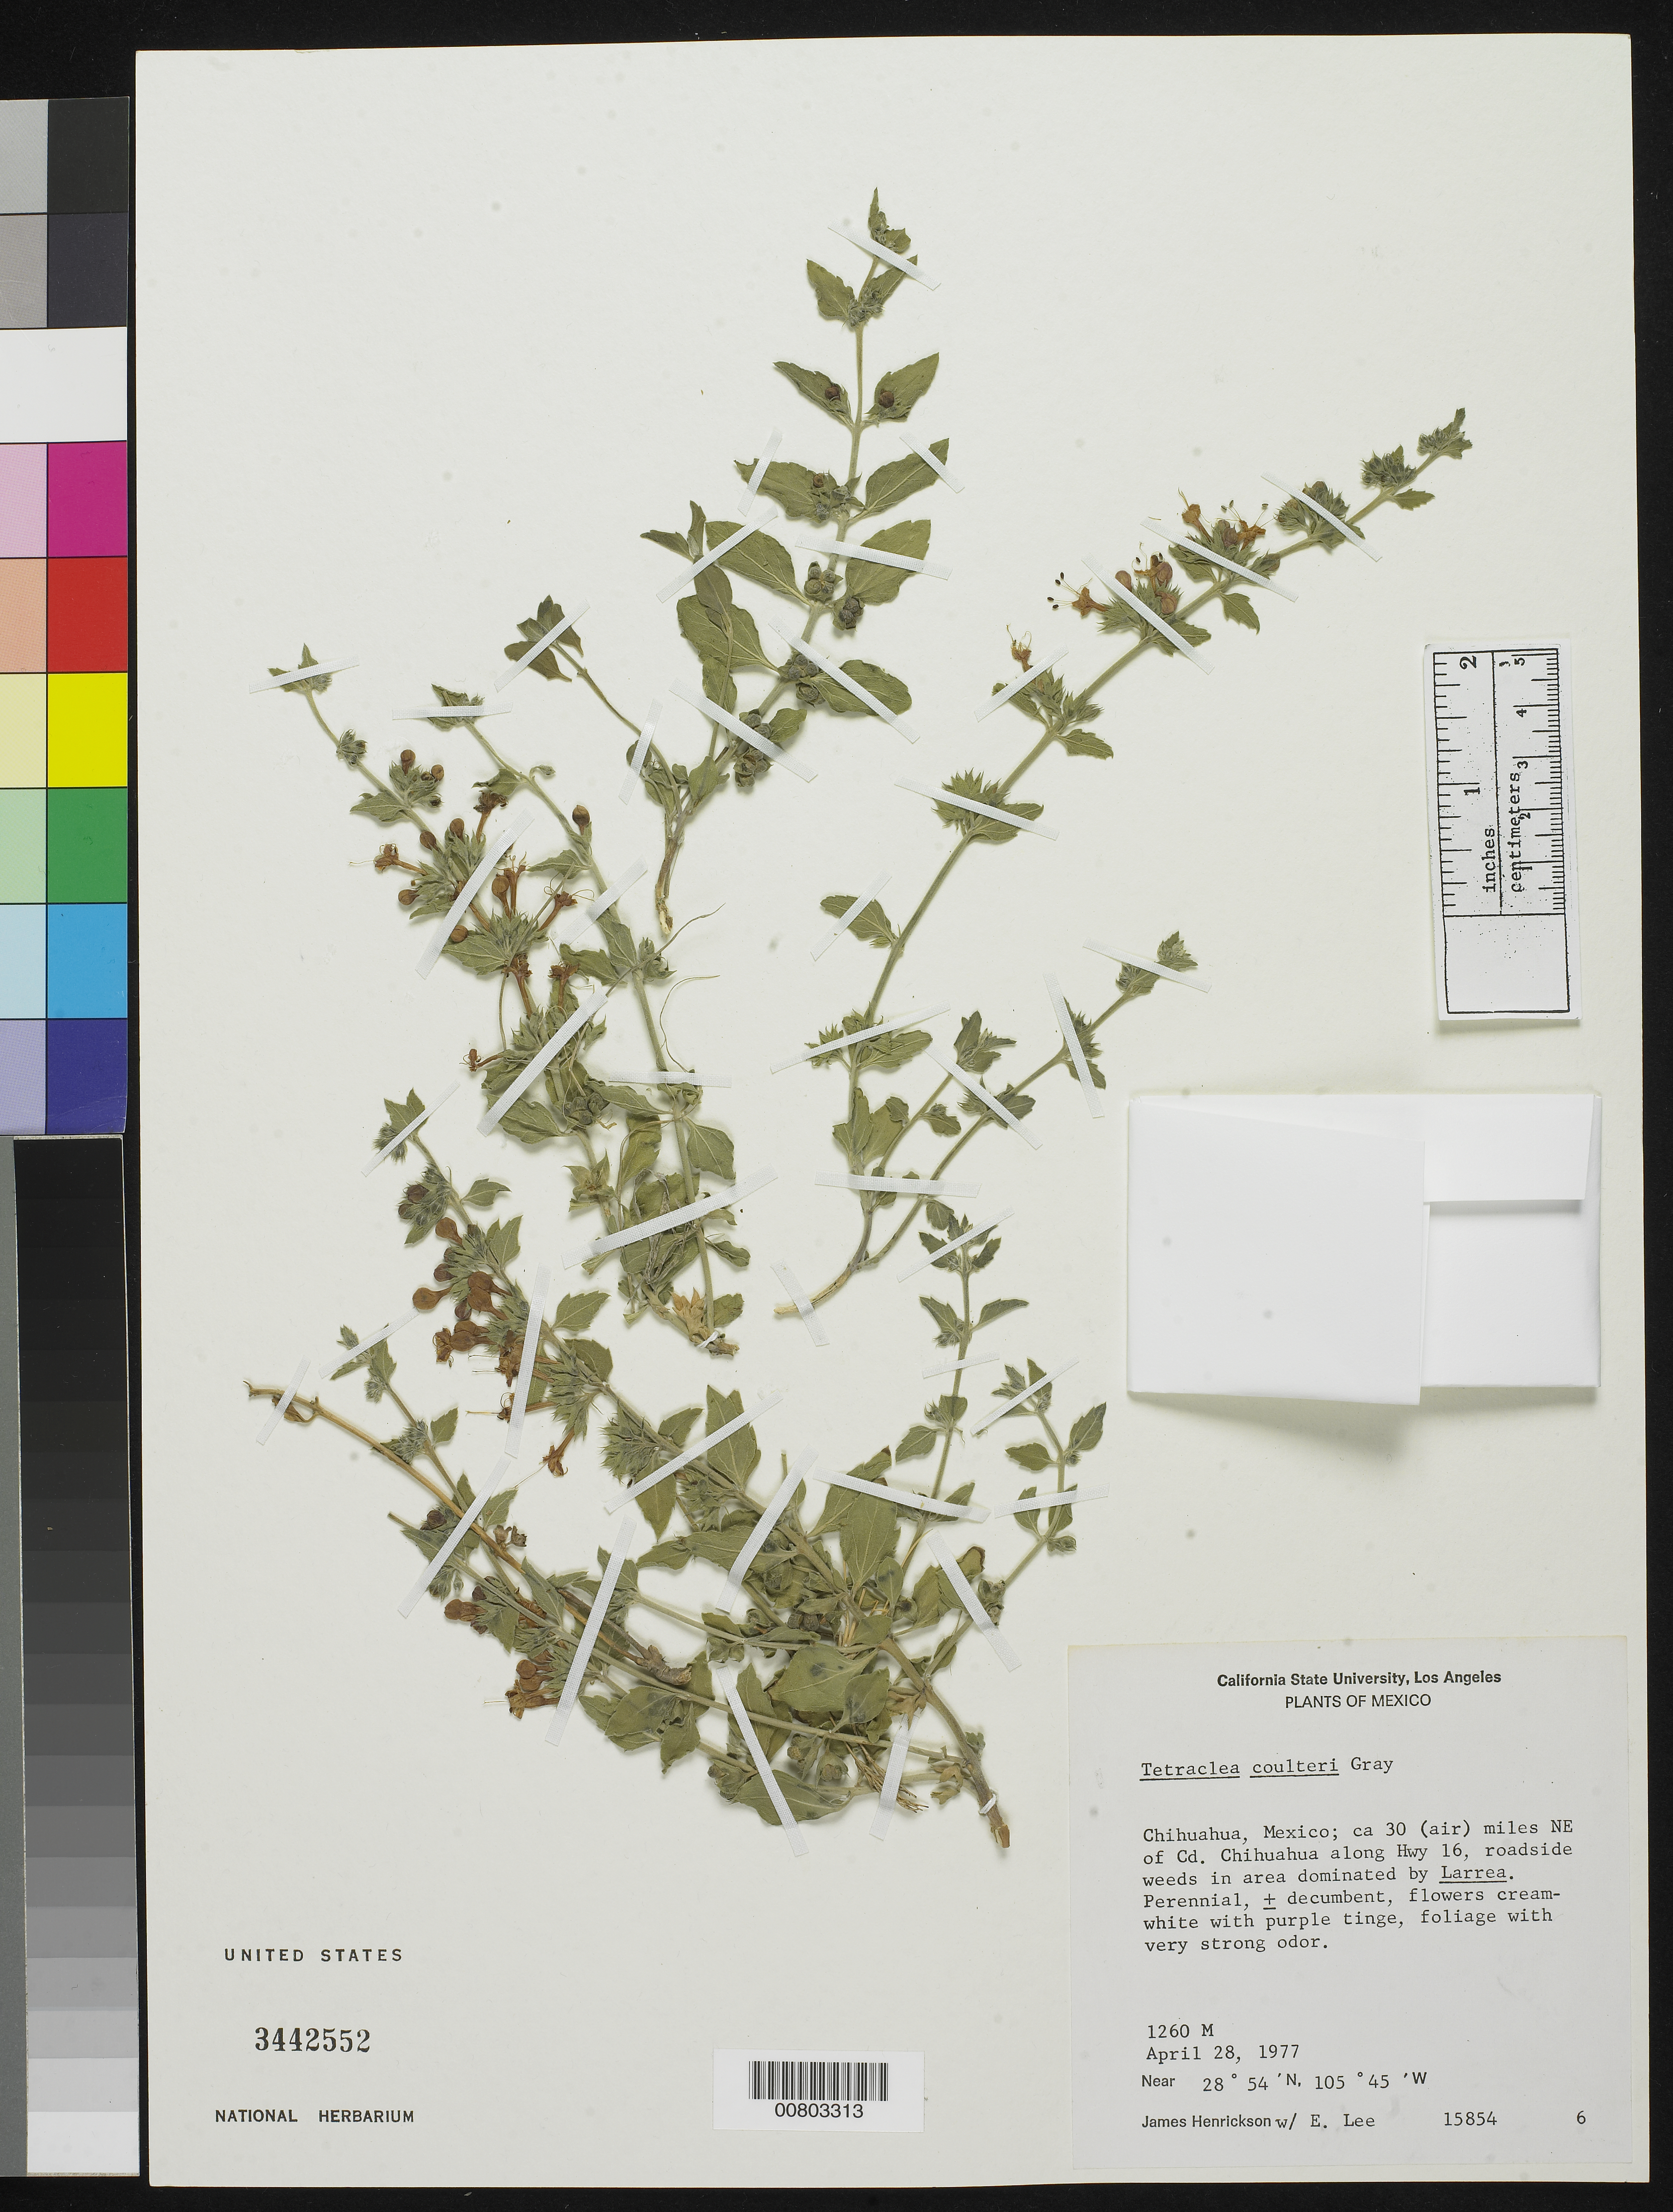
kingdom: Plantae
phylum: Tracheophyta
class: Magnoliopsida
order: Lamiales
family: Lamiaceae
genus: Tetraclea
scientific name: Tetraclea coulteri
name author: A. Gray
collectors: J. Henrickson & E. Y. T. Lee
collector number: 15854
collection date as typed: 28 Apr 1977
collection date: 1977-04-28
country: Mexico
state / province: Chihuahua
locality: ca 30 (air) miles NE of Cd. Chihuahua along Hwy 16.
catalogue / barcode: US 3442552